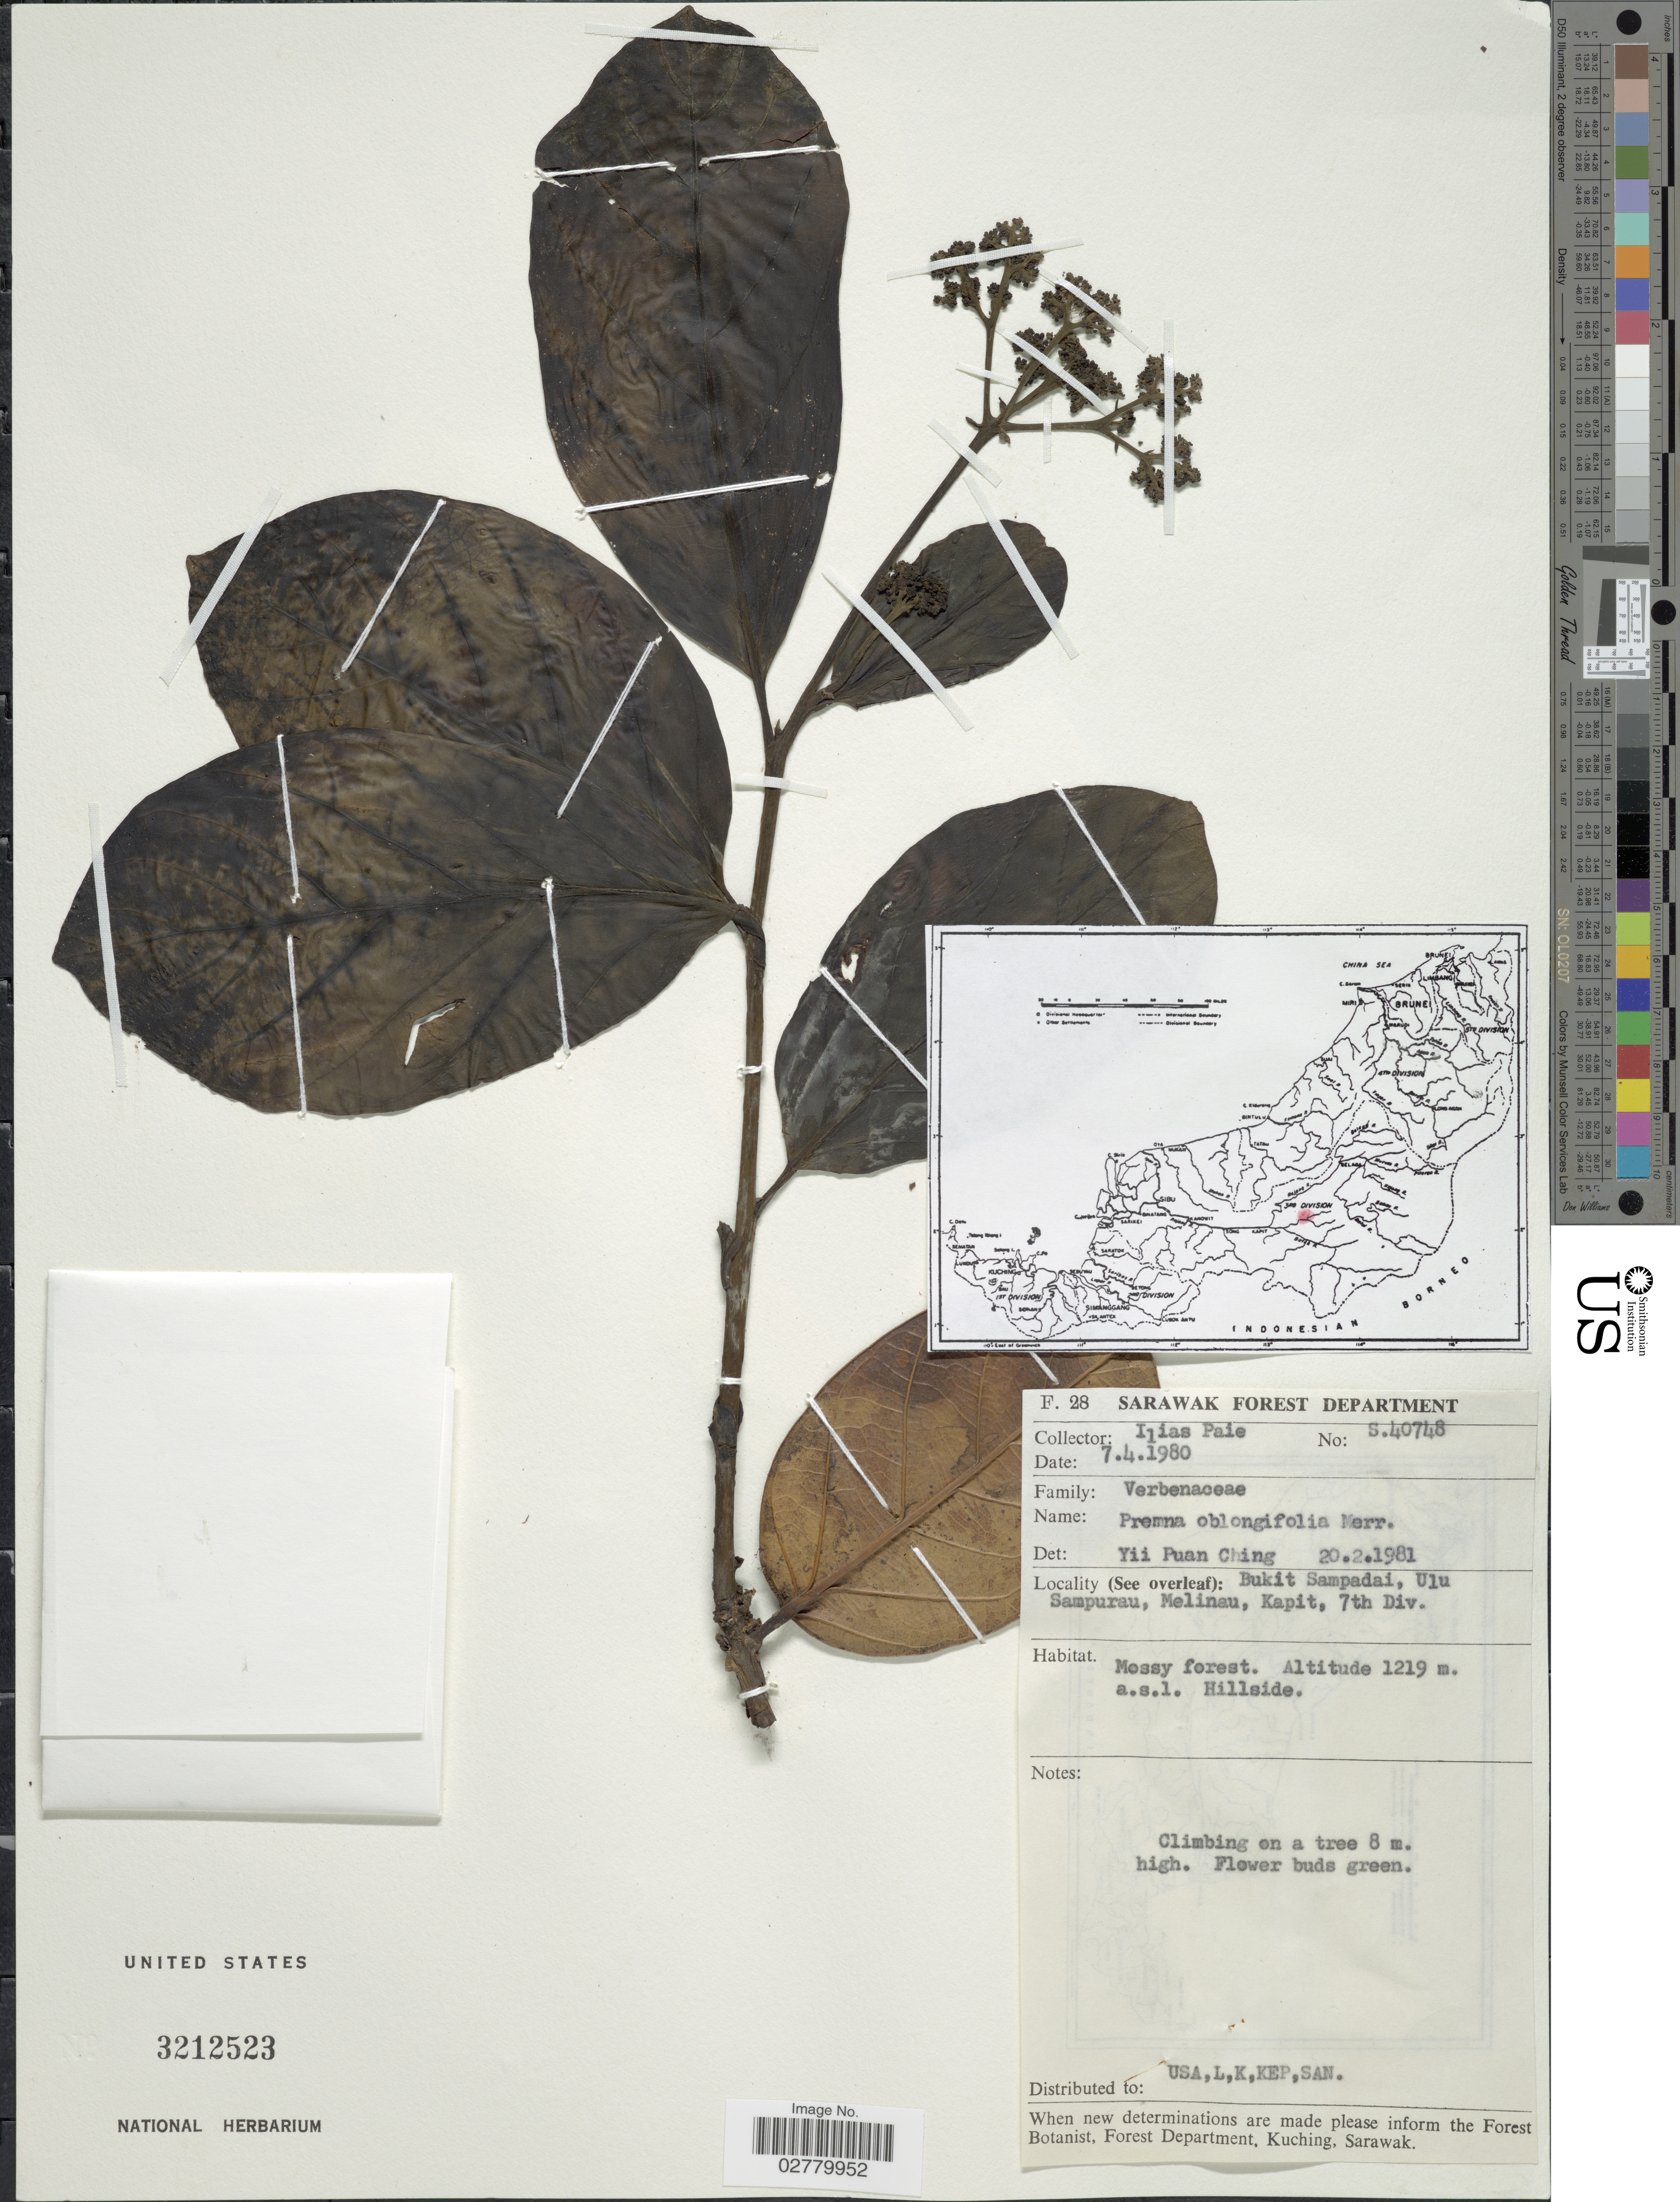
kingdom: Plantae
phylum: Tracheophyta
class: Magnoliopsida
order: Lamiales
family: Lamiaceae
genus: Premna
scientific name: Premna oblongifolia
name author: Merr.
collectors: I. bin Paie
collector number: S40748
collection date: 1980-04-07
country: Malaysia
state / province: Sarawak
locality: Bukit Sampadai, Ulu Sampurau, Melinau, Kapit, 7th Div.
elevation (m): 1219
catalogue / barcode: US 3212523